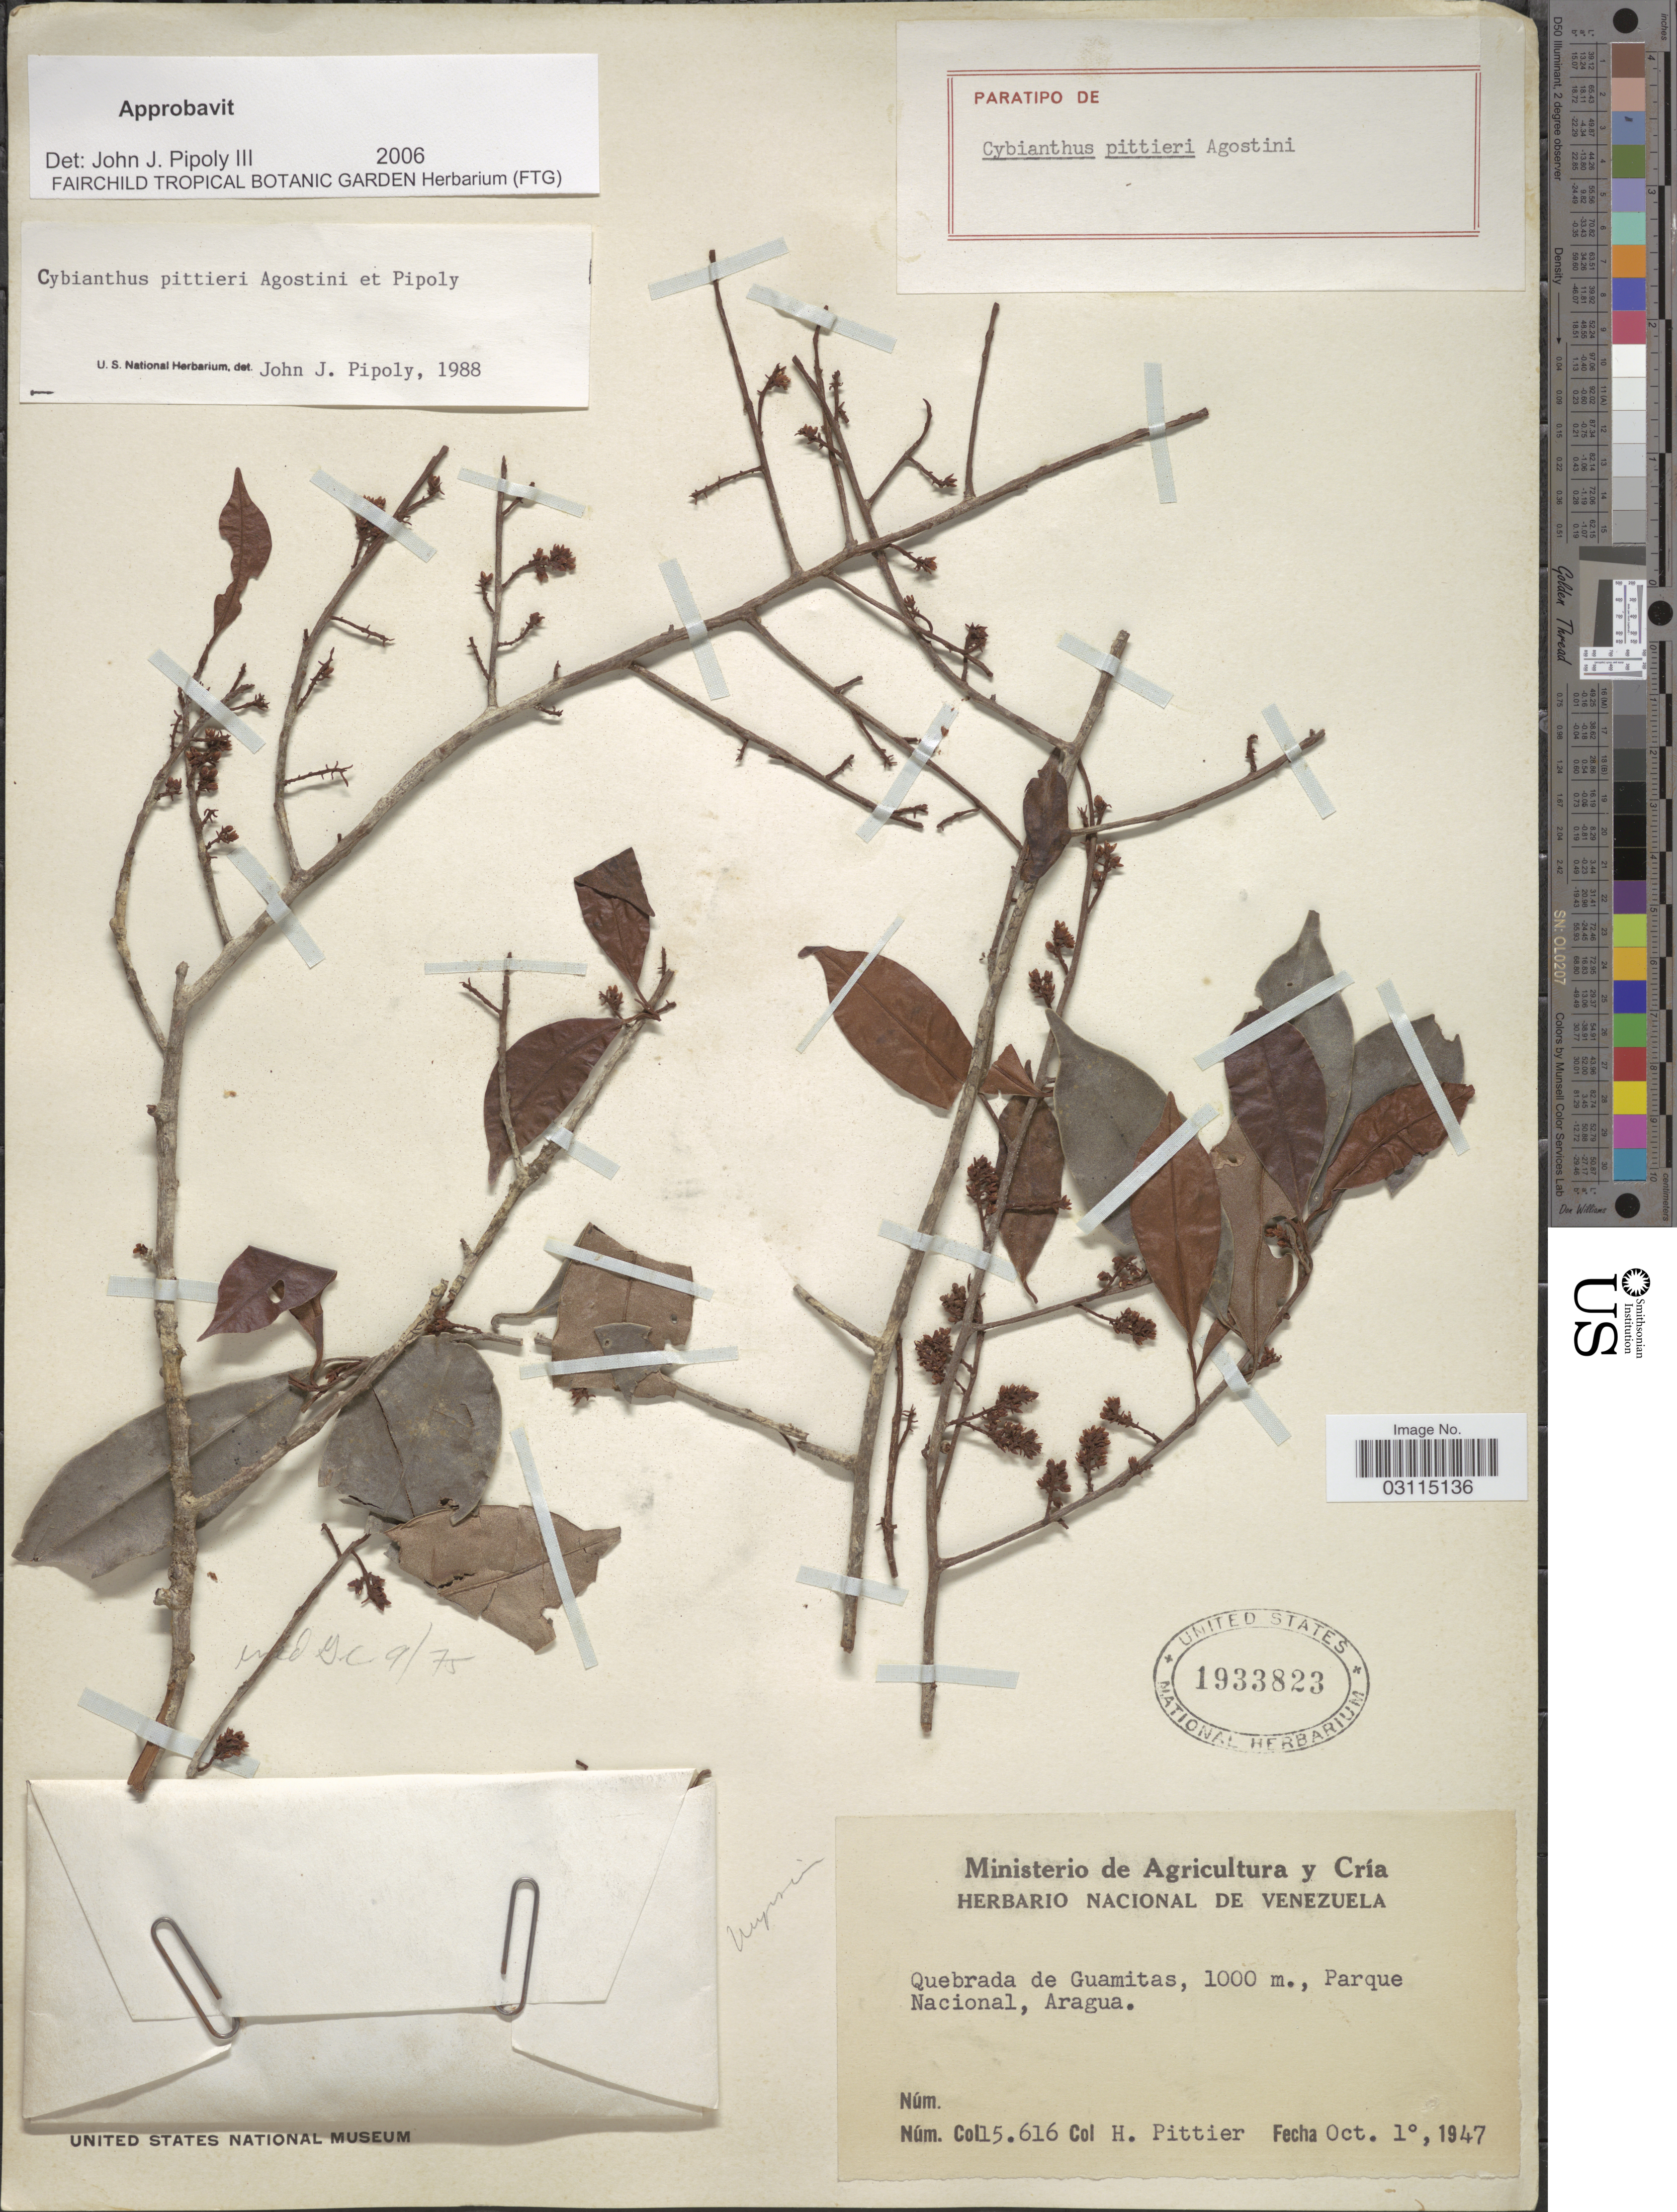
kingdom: Plantae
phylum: Tracheophyta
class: Magnoliopsida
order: Ericales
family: Primulaceae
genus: Cybianthus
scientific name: Cybianthus pittieri G. Agostini & Pipoly, ined.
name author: G. Agostini & Pipoly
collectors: H. F. Pittier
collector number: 15616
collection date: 1947-10-01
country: Venezuela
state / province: Aragua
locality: Quebrada de Guamitas, Parque Nacional.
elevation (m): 1000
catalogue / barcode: US 1933823